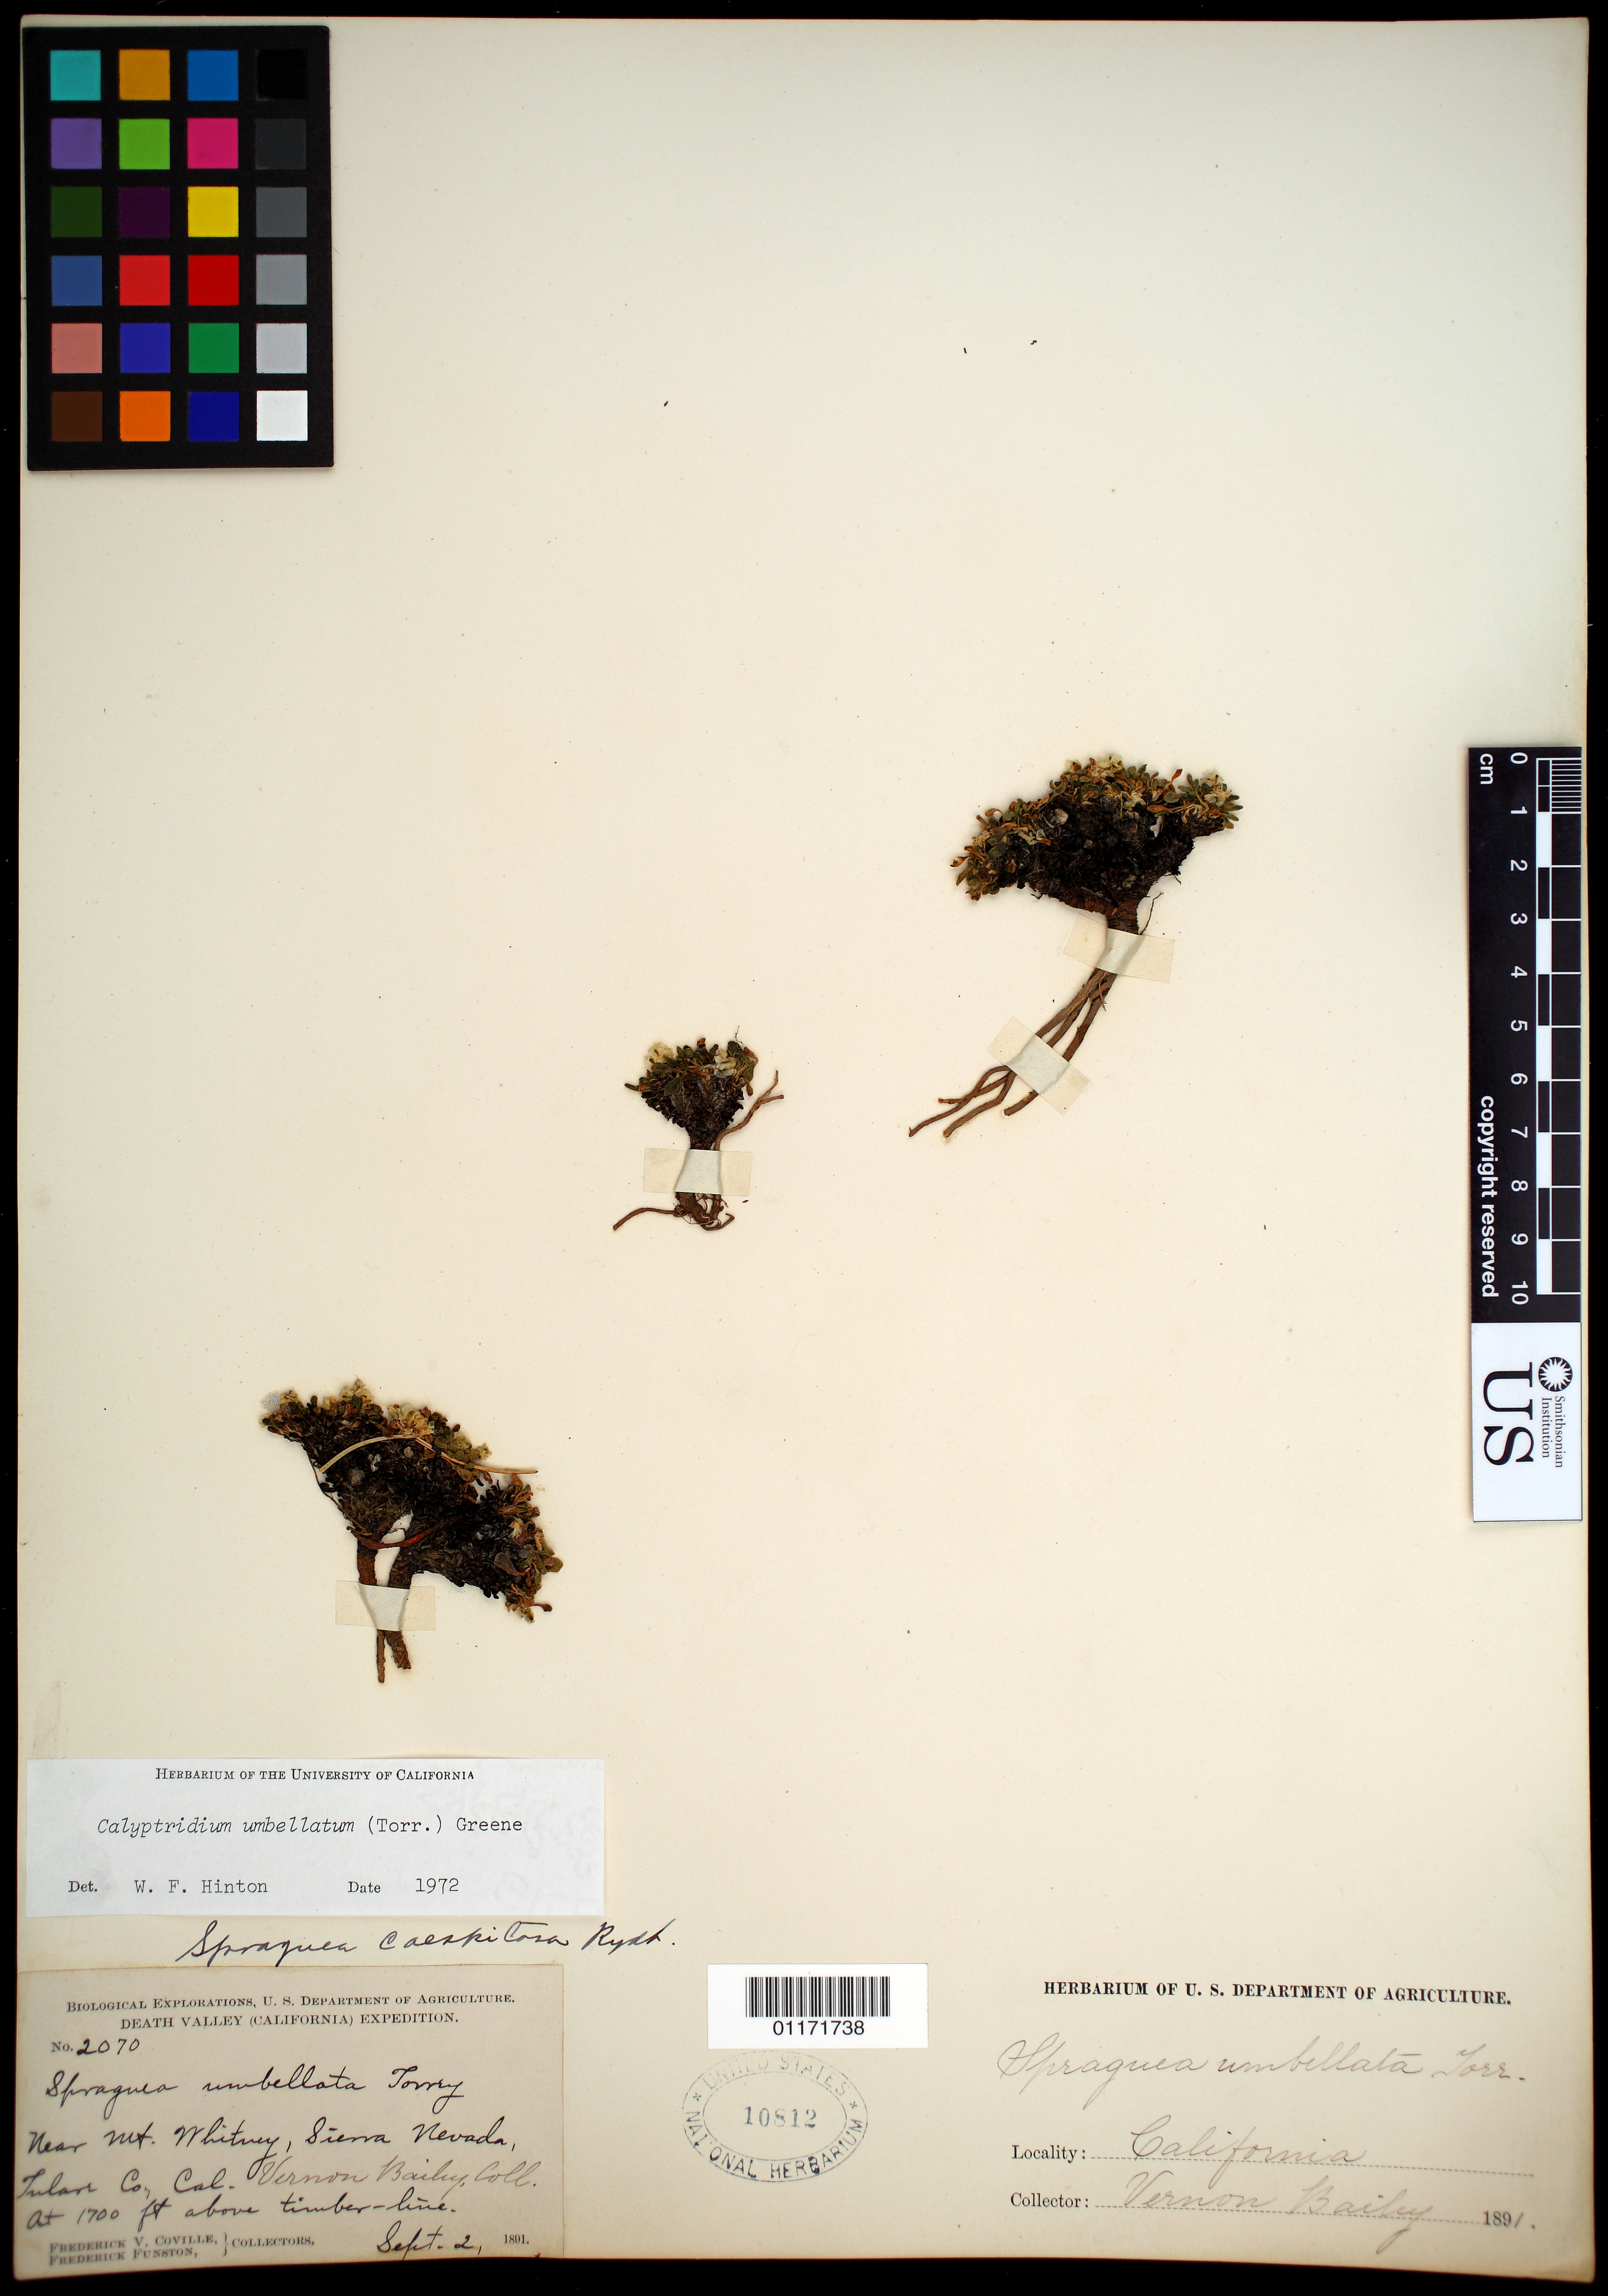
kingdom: Plantae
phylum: Tracheophyta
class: Magnoliopsida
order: Caryophyllales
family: Montiaceae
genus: Calyptridium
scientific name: Calyptridium umbellatum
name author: (Torr.) Greene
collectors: V. O. Bailey, F. V. Coville & F. Funston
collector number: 2070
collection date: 1891-09-02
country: United States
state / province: California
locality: Near Mount Whitney, Sierra Nevada.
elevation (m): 518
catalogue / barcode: US 10812